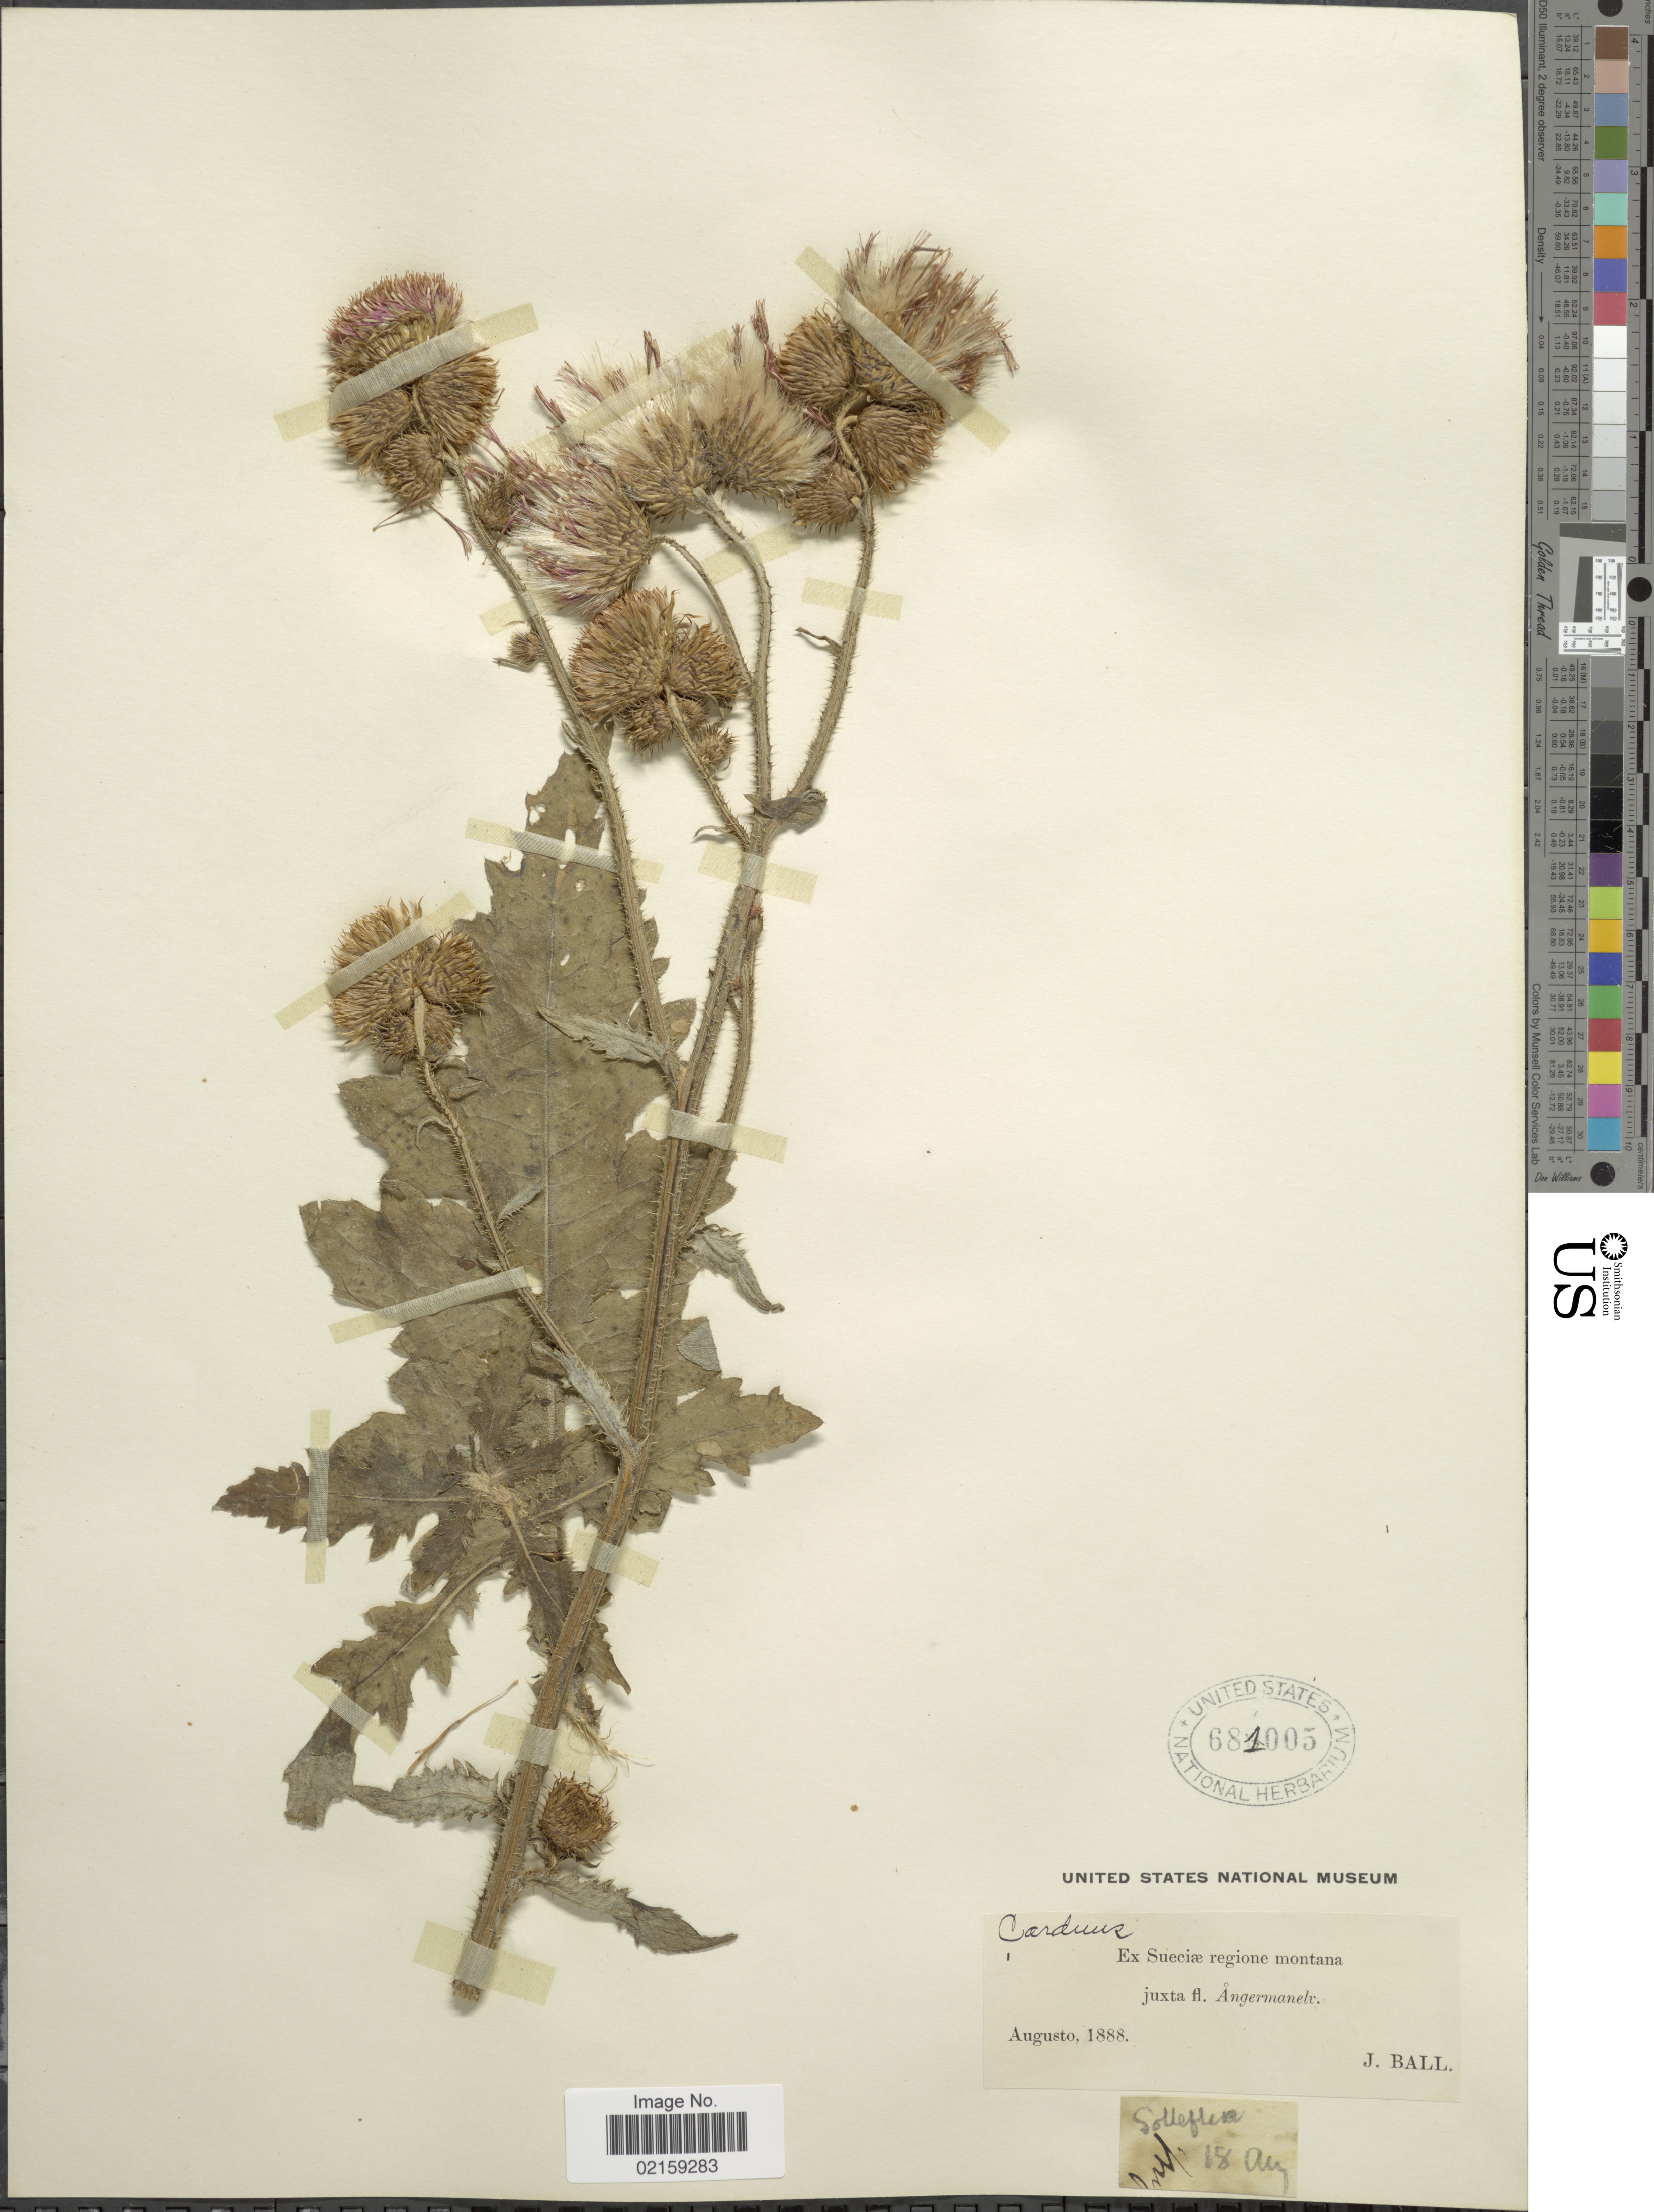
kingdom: Plantae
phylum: Tracheophyta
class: Magnoliopsida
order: Asterales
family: Asteraceae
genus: Cirsium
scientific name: Cirsium sp.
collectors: J. Ball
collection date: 1888-08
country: Sweden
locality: Ex Sueciæ regione montana juxta fl. Angermanelv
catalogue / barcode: US 681005